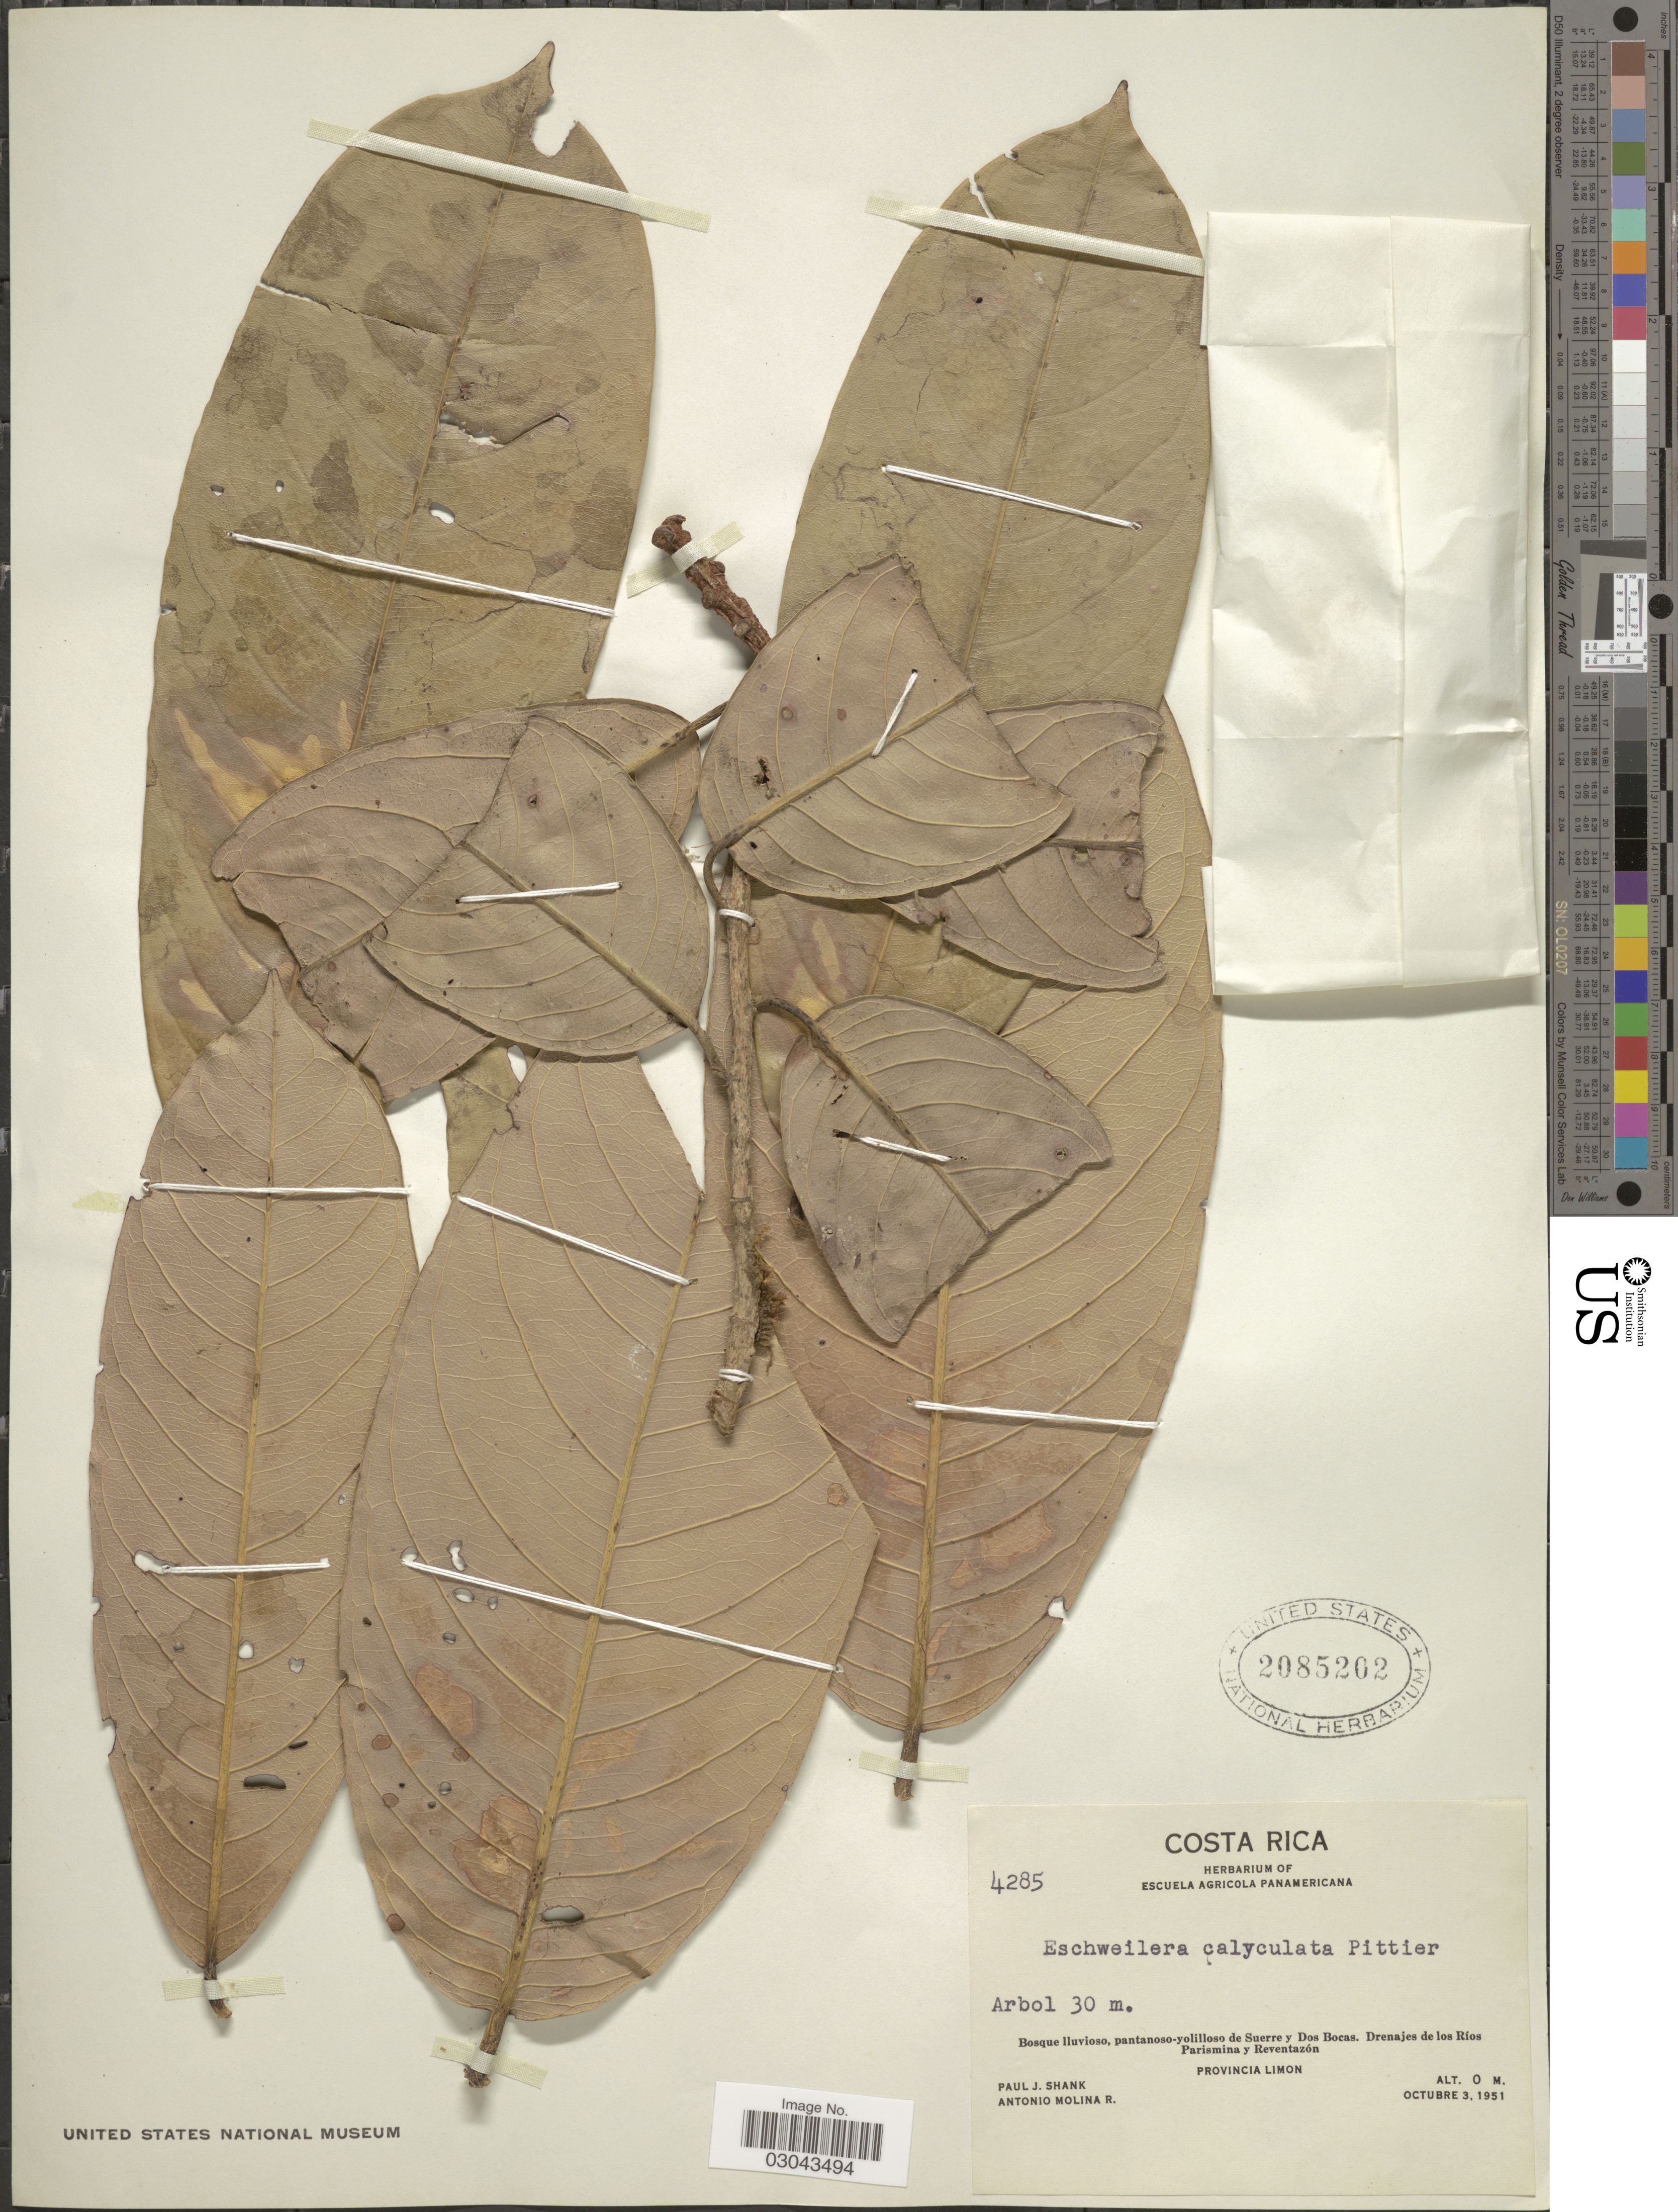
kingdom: Plantae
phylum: Tracheophyta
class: Magnoliopsida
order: Ericales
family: Lecythidaceae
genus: Eschweilera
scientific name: Eschweilera calyculata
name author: Pittier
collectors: P. J. Shank & A. Molina R.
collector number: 4285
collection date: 1951-10-03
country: Costa Rica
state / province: Limón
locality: Bosque Iluvioso, pantanoso-yolilloso se Suerre y Dos Bocas. Drenajes de los Ríos Parismina y Reventazón.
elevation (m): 0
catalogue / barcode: US 2085202